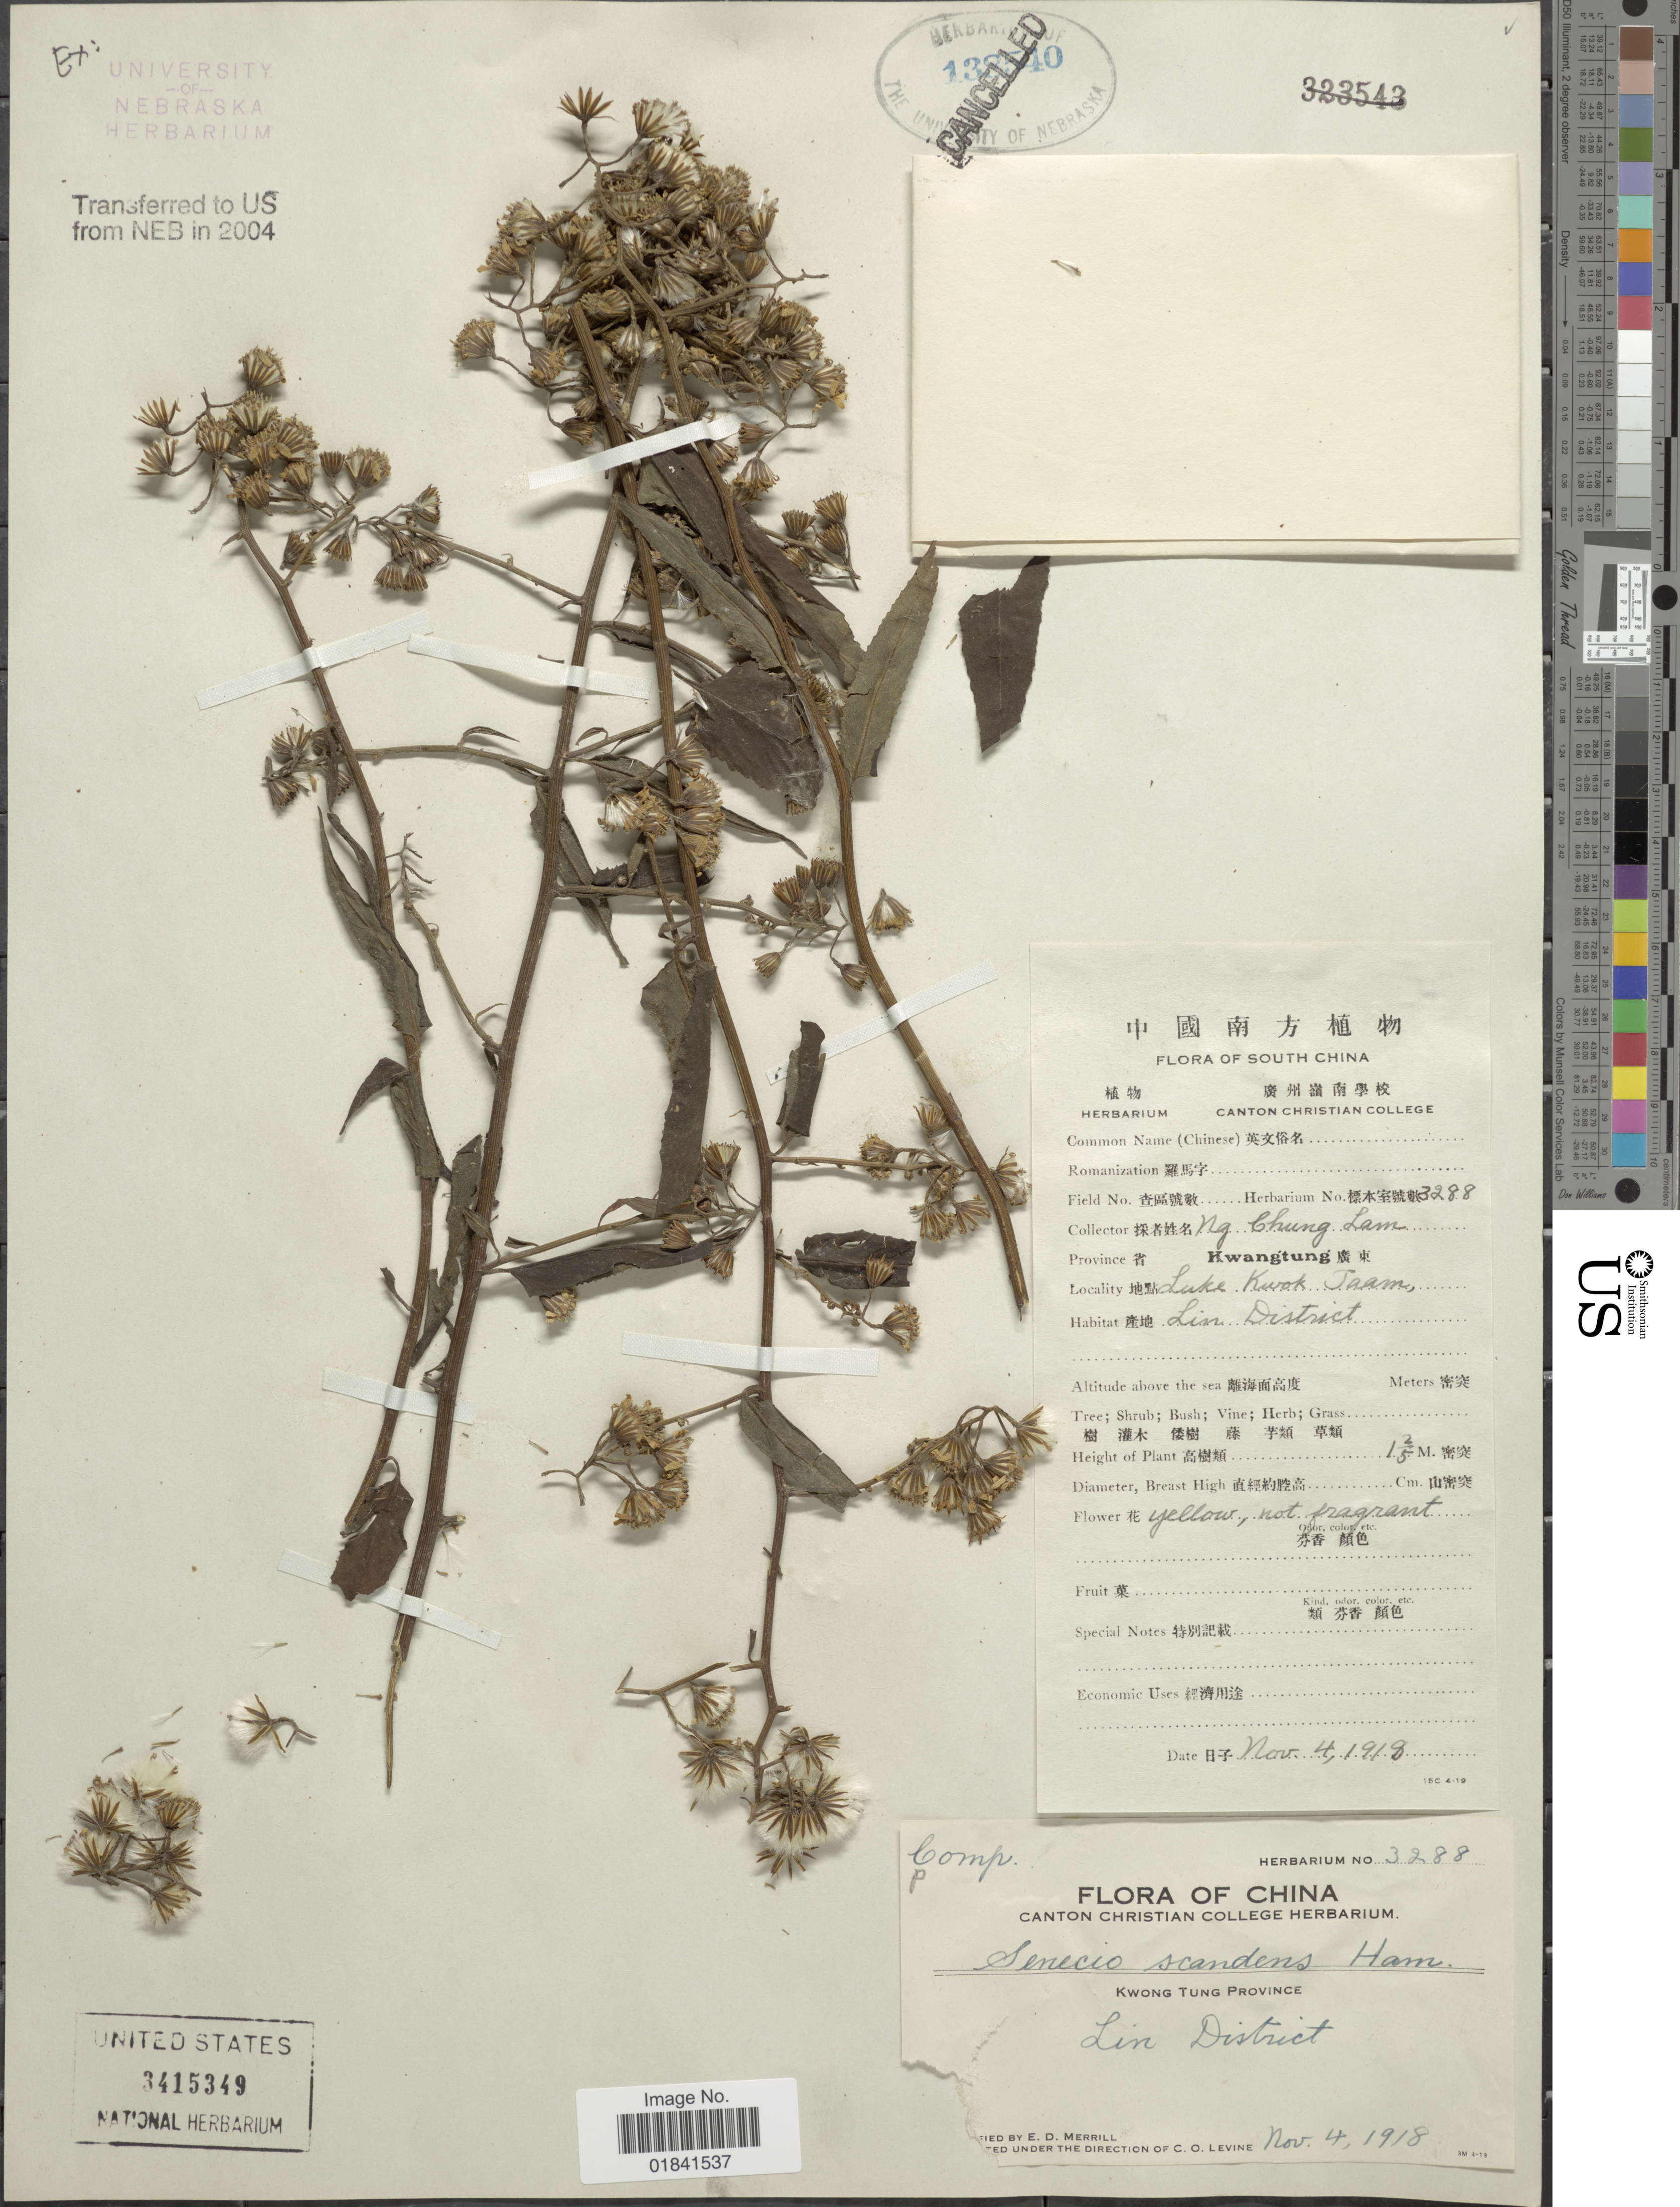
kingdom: Plantae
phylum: Tracheophyta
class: Magnoliopsida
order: Asterales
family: Asteraceae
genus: Senecio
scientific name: Senecio scandens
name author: Buch.-Ham. ex D. Don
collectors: E. D. Merrill & N. C. Lam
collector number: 3288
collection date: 1918-11-04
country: China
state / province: Guangdong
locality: Kwong Tung Province, Lin District, Province Kwangtung, Luke Kwok Taam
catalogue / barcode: US 3415349